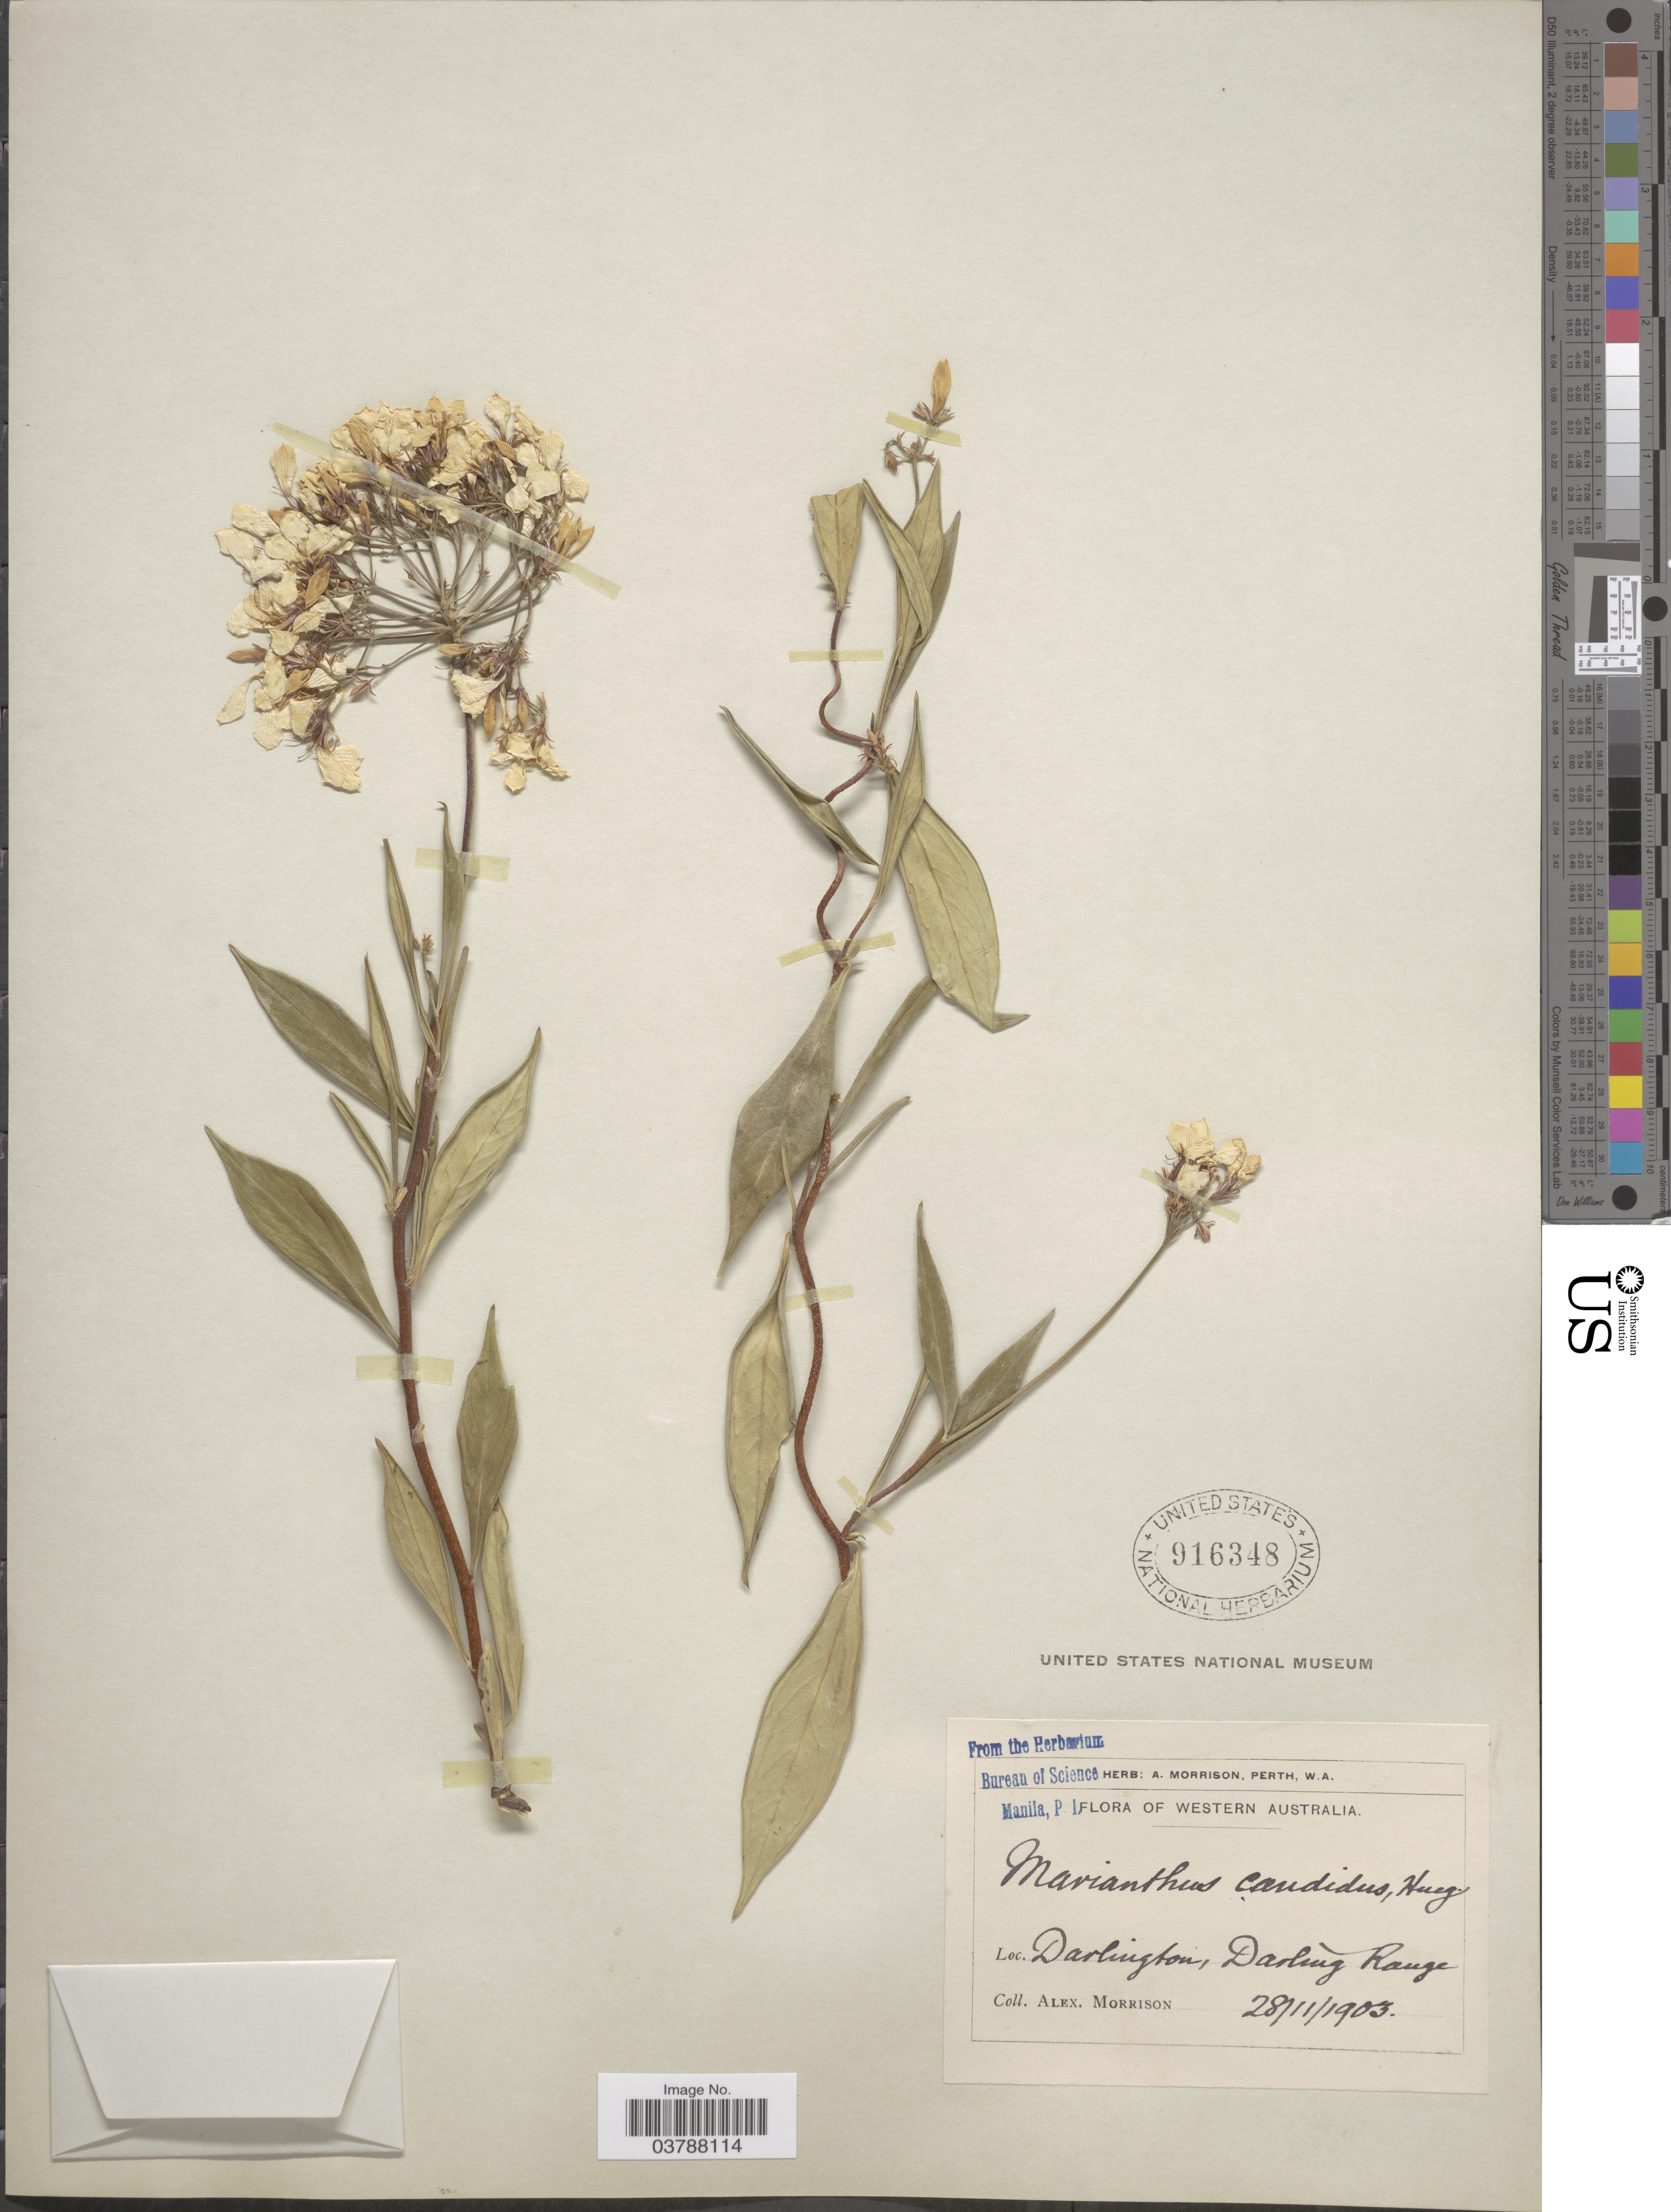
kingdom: Plantae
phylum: Tracheophyta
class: Magnoliopsida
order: Apiales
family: Pittosporaceae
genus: Marianthus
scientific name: Marianthus candidus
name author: Hügel ex Endl.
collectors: A. Morrison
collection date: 1903-11-28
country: Australia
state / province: Western Australia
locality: Darlington, Darling Range.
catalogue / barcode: US 916348